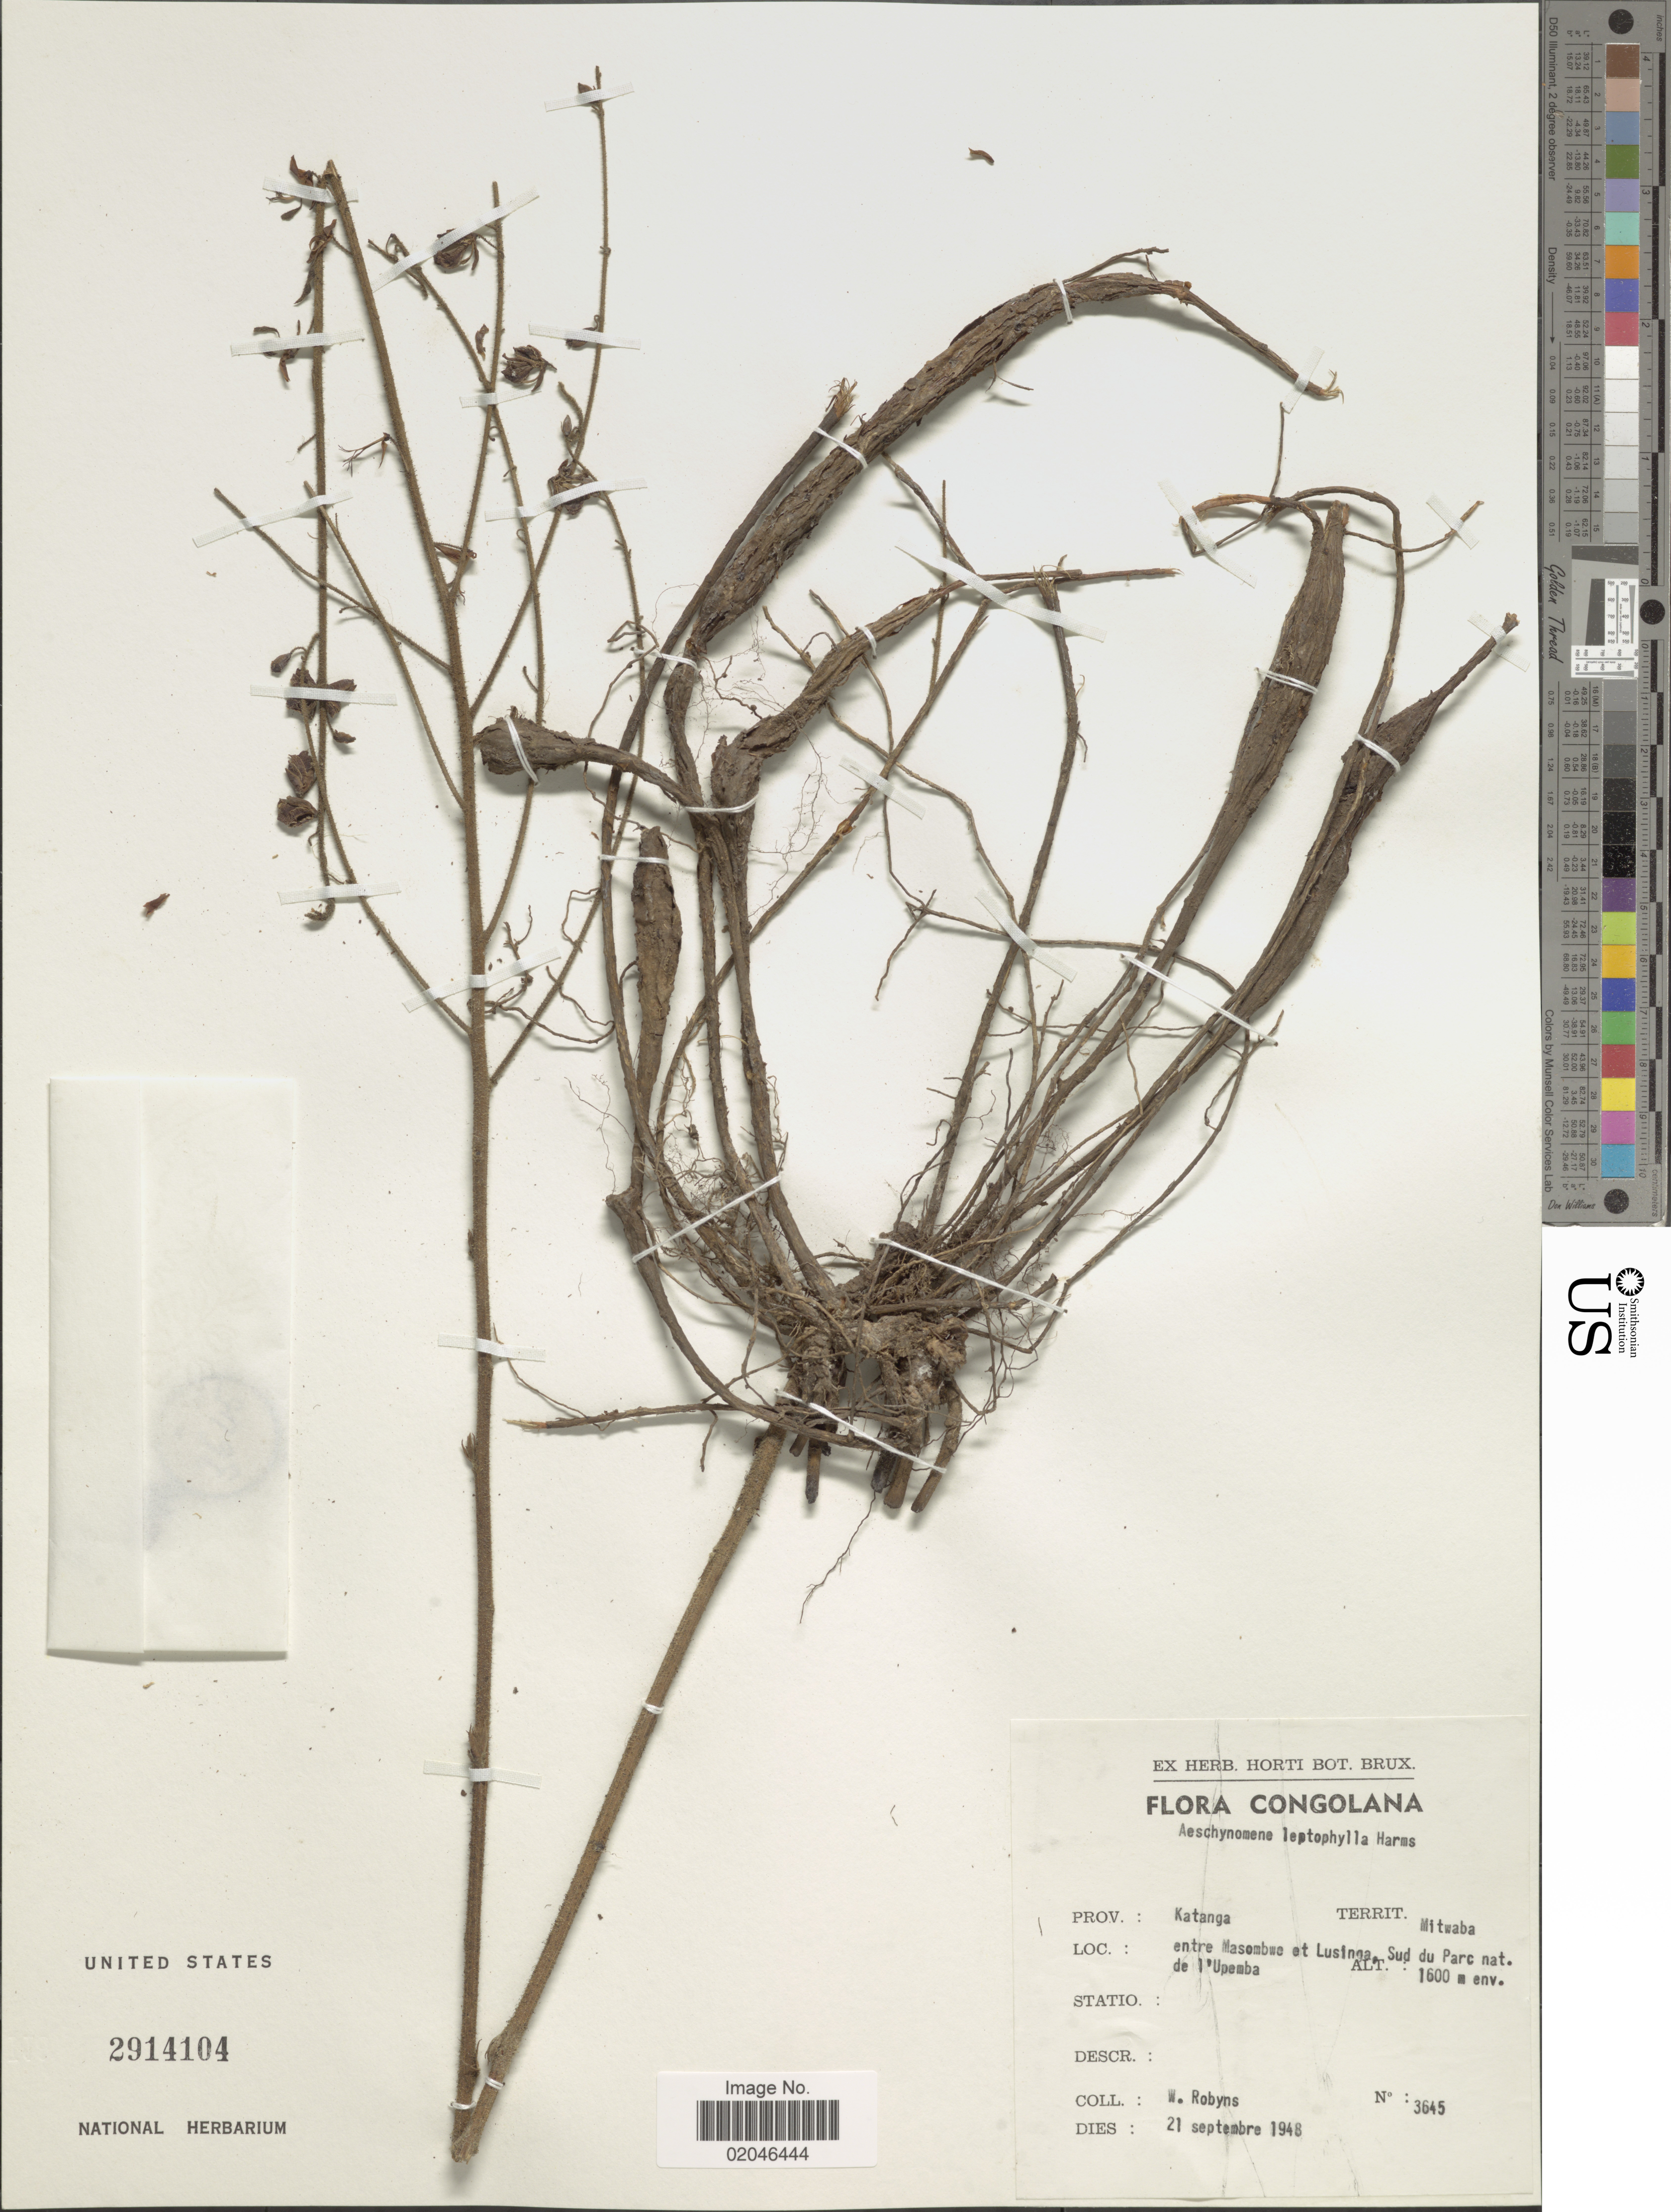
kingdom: Plantae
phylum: Tracheophyta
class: Magnoliopsida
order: Fabales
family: Fabaceae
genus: Aeschynomene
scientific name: Aeschynomene leptophylla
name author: Harms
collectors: W. Robyns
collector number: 3645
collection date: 1948-09-21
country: Congo, Democratic Republic of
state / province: Haut-Katanga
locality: Prov.: Katanga. Territ. Mitwaba. Entre Masombwe et Lusinga, Sud du Parc nat. de l'Upemba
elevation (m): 1600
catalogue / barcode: US 2914104